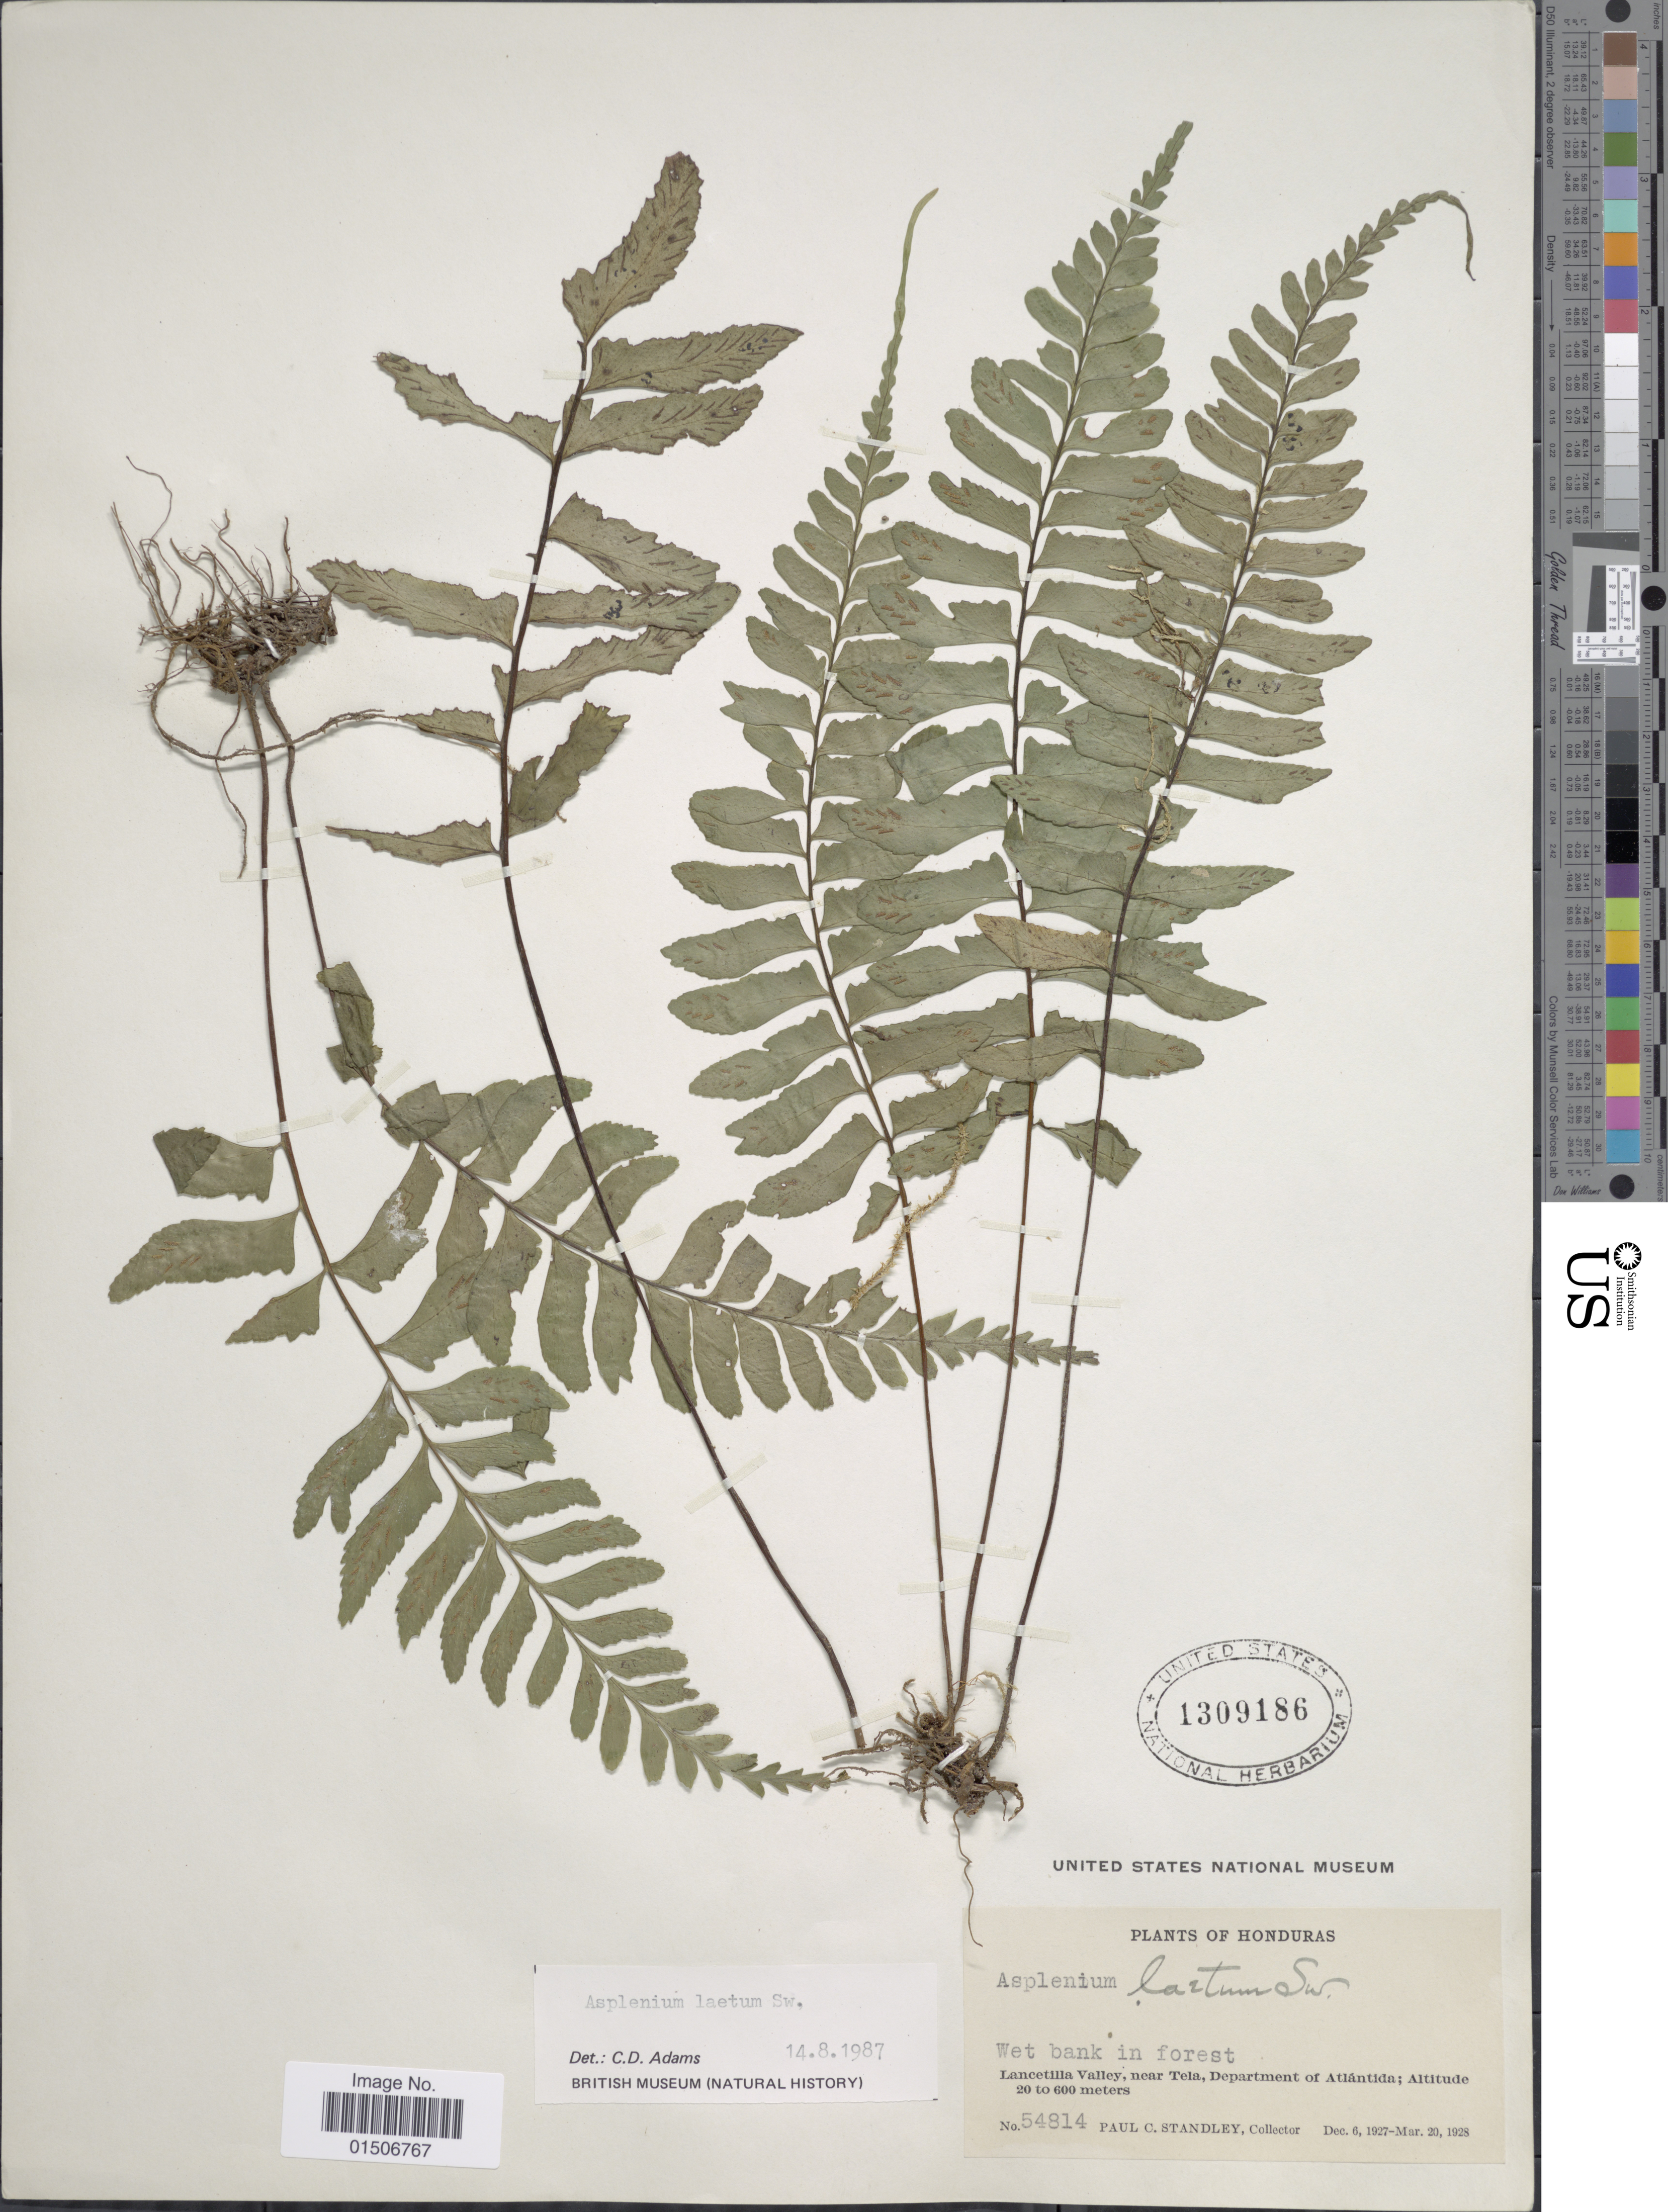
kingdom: Plantae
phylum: Tracheophyta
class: Polypodiopsida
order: Polypodiales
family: Aspleniaceae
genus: Asplenium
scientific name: Asplenium laetum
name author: Sw.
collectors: P. C. Standley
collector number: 54814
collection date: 1927-12-06/1928-03-20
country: Honduras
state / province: Atlántida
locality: Wet bank in forest, Lancetilla Valley, near Tela, Department of Atlántida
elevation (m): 20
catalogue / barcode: US 1309186